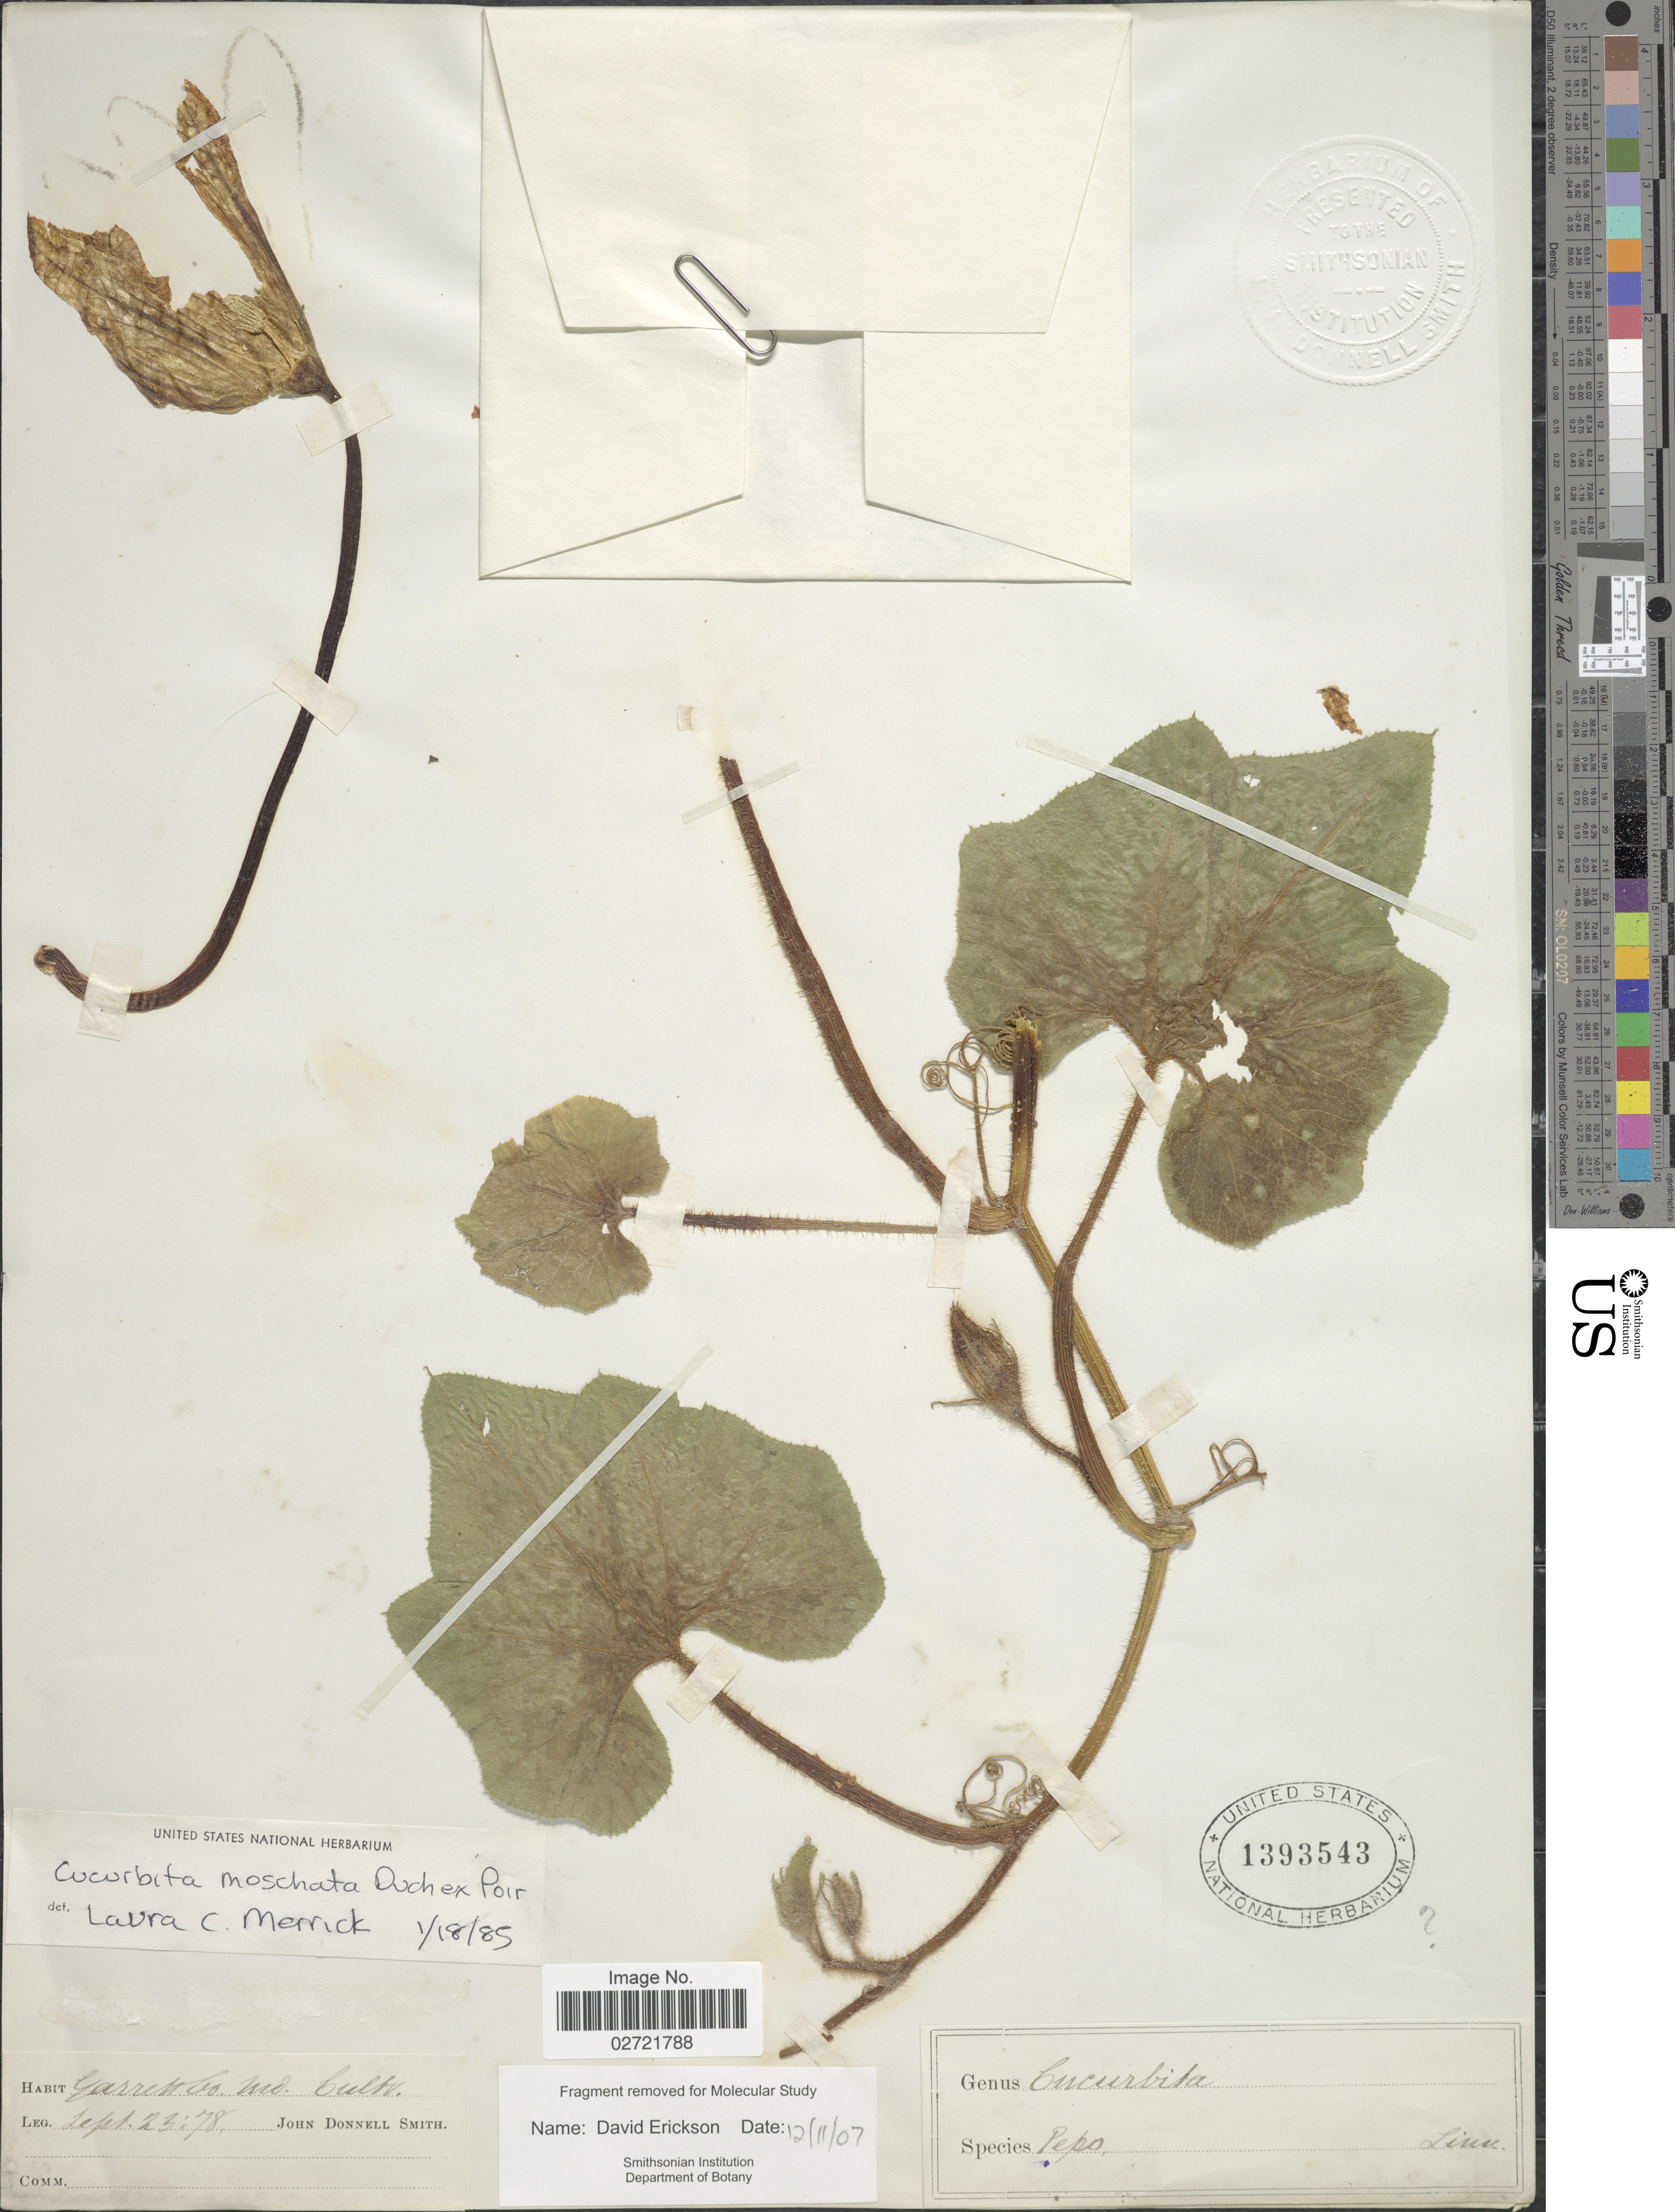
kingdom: Plantae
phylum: Tracheophyta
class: Magnoliopsida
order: Cucurbitales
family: Cucurbitaceae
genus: Cucurbita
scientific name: Cucurbita moschata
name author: (Duch.) Poir.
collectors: J. Donnell Smith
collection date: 1878-09-23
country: United States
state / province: Maryland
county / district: Garrett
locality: Garrett Co.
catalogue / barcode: US 1393543